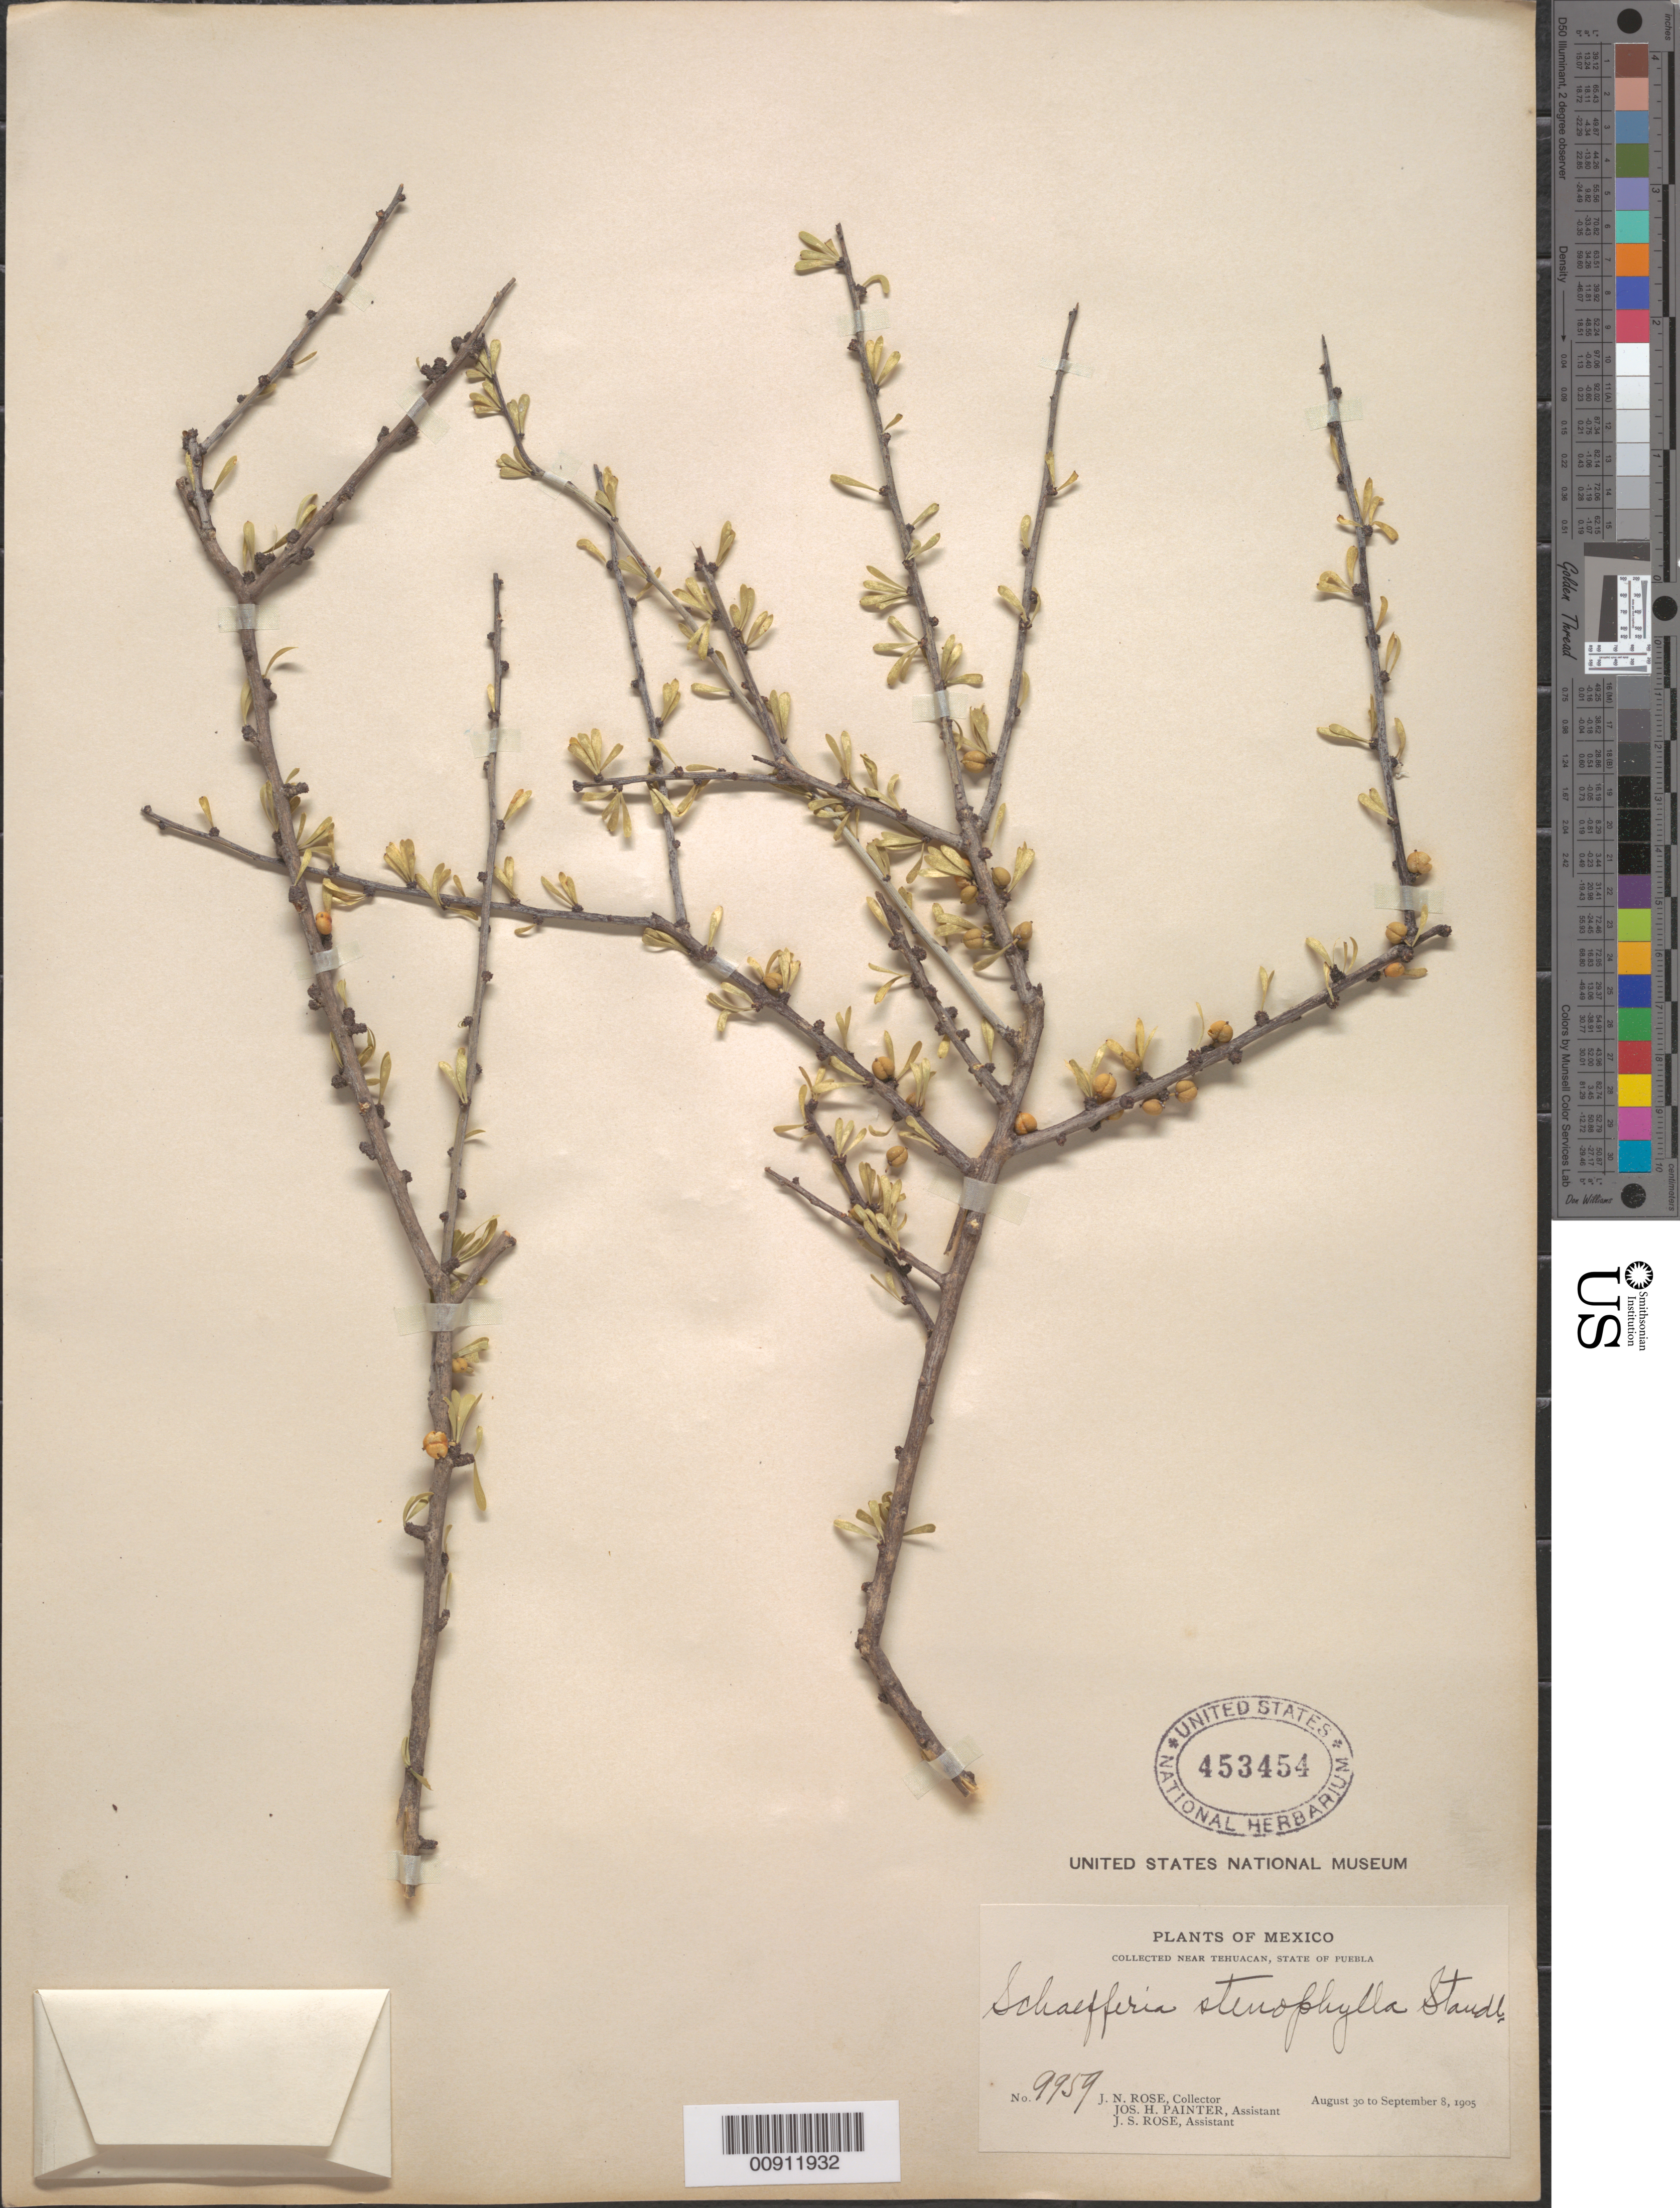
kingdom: Plantae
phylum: Tracheophyta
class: Magnoliopsida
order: Celastrales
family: Celastraceae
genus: Schaefferia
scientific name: Schaefferia stenophylla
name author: Standl.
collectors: J. N. Rose, J. H. Painter & J. S. Rose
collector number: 9959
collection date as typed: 30 Aug 1905 to 08 Sep 1905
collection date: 1905-08-30/1905-09-08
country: Mexico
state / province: Puebla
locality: Near Tehuacán, State of Puebla.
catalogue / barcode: US 453454